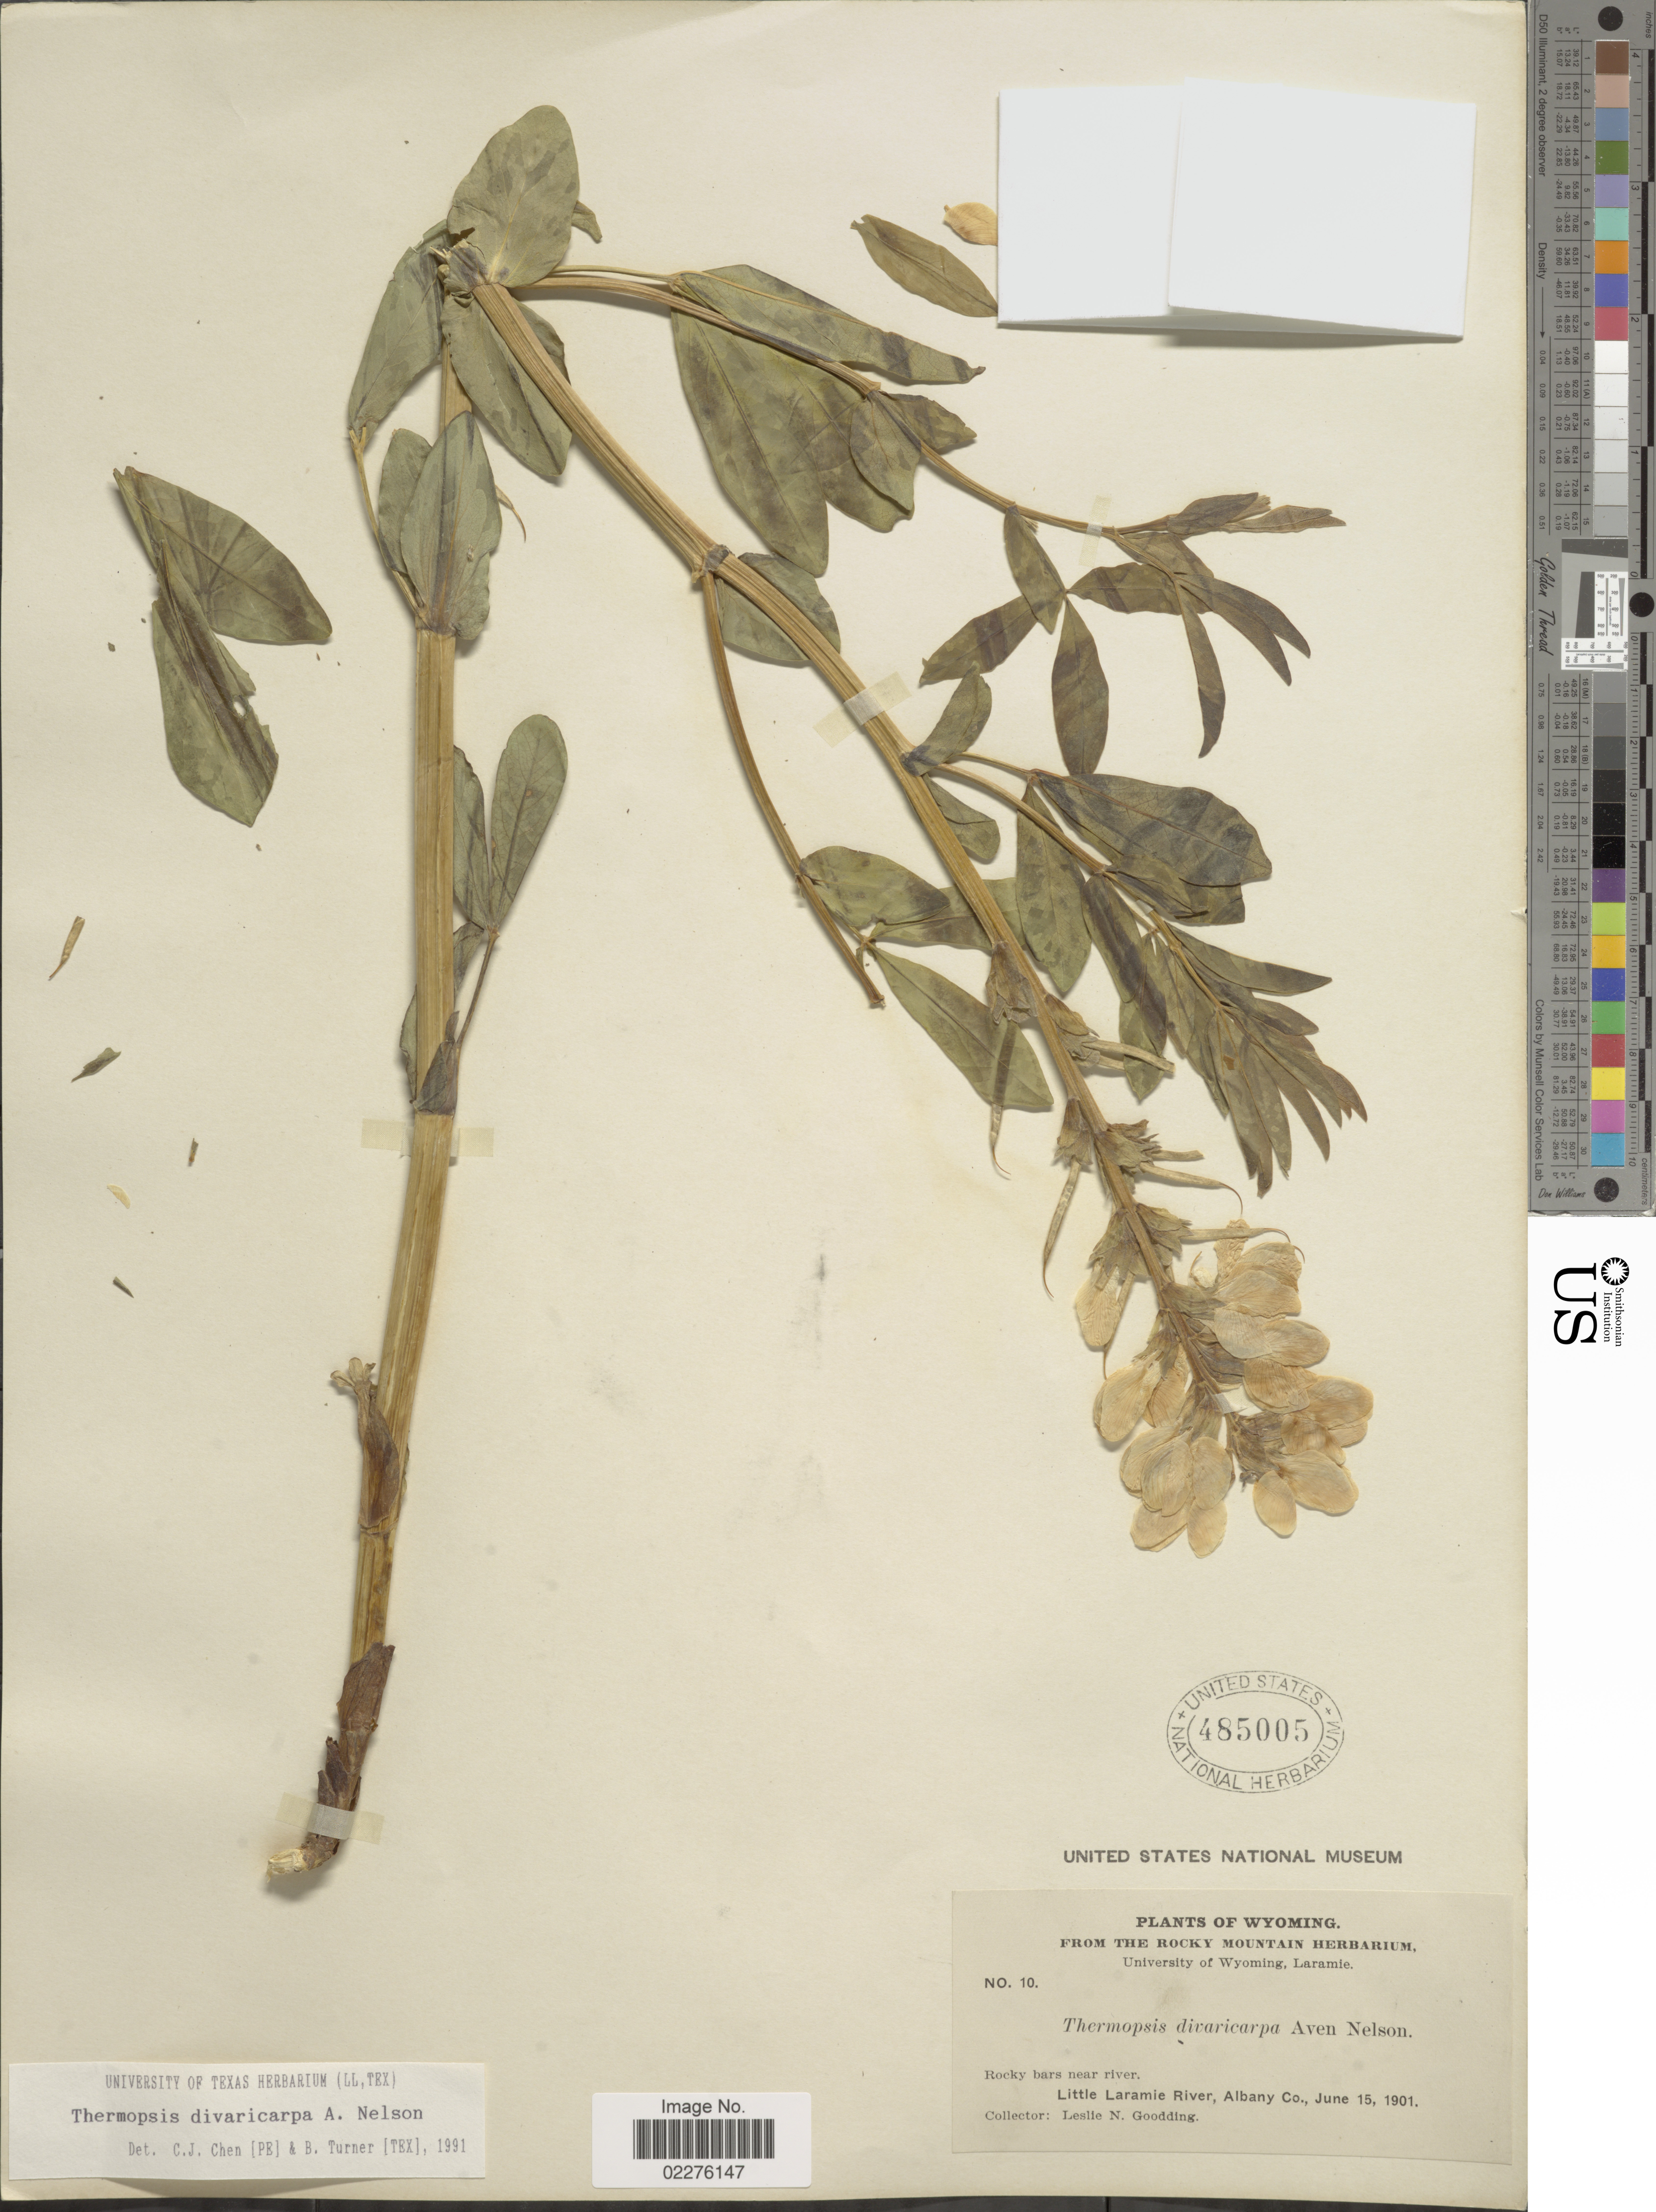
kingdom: Plantae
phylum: Tracheophyta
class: Magnoliopsida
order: Fabales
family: Fabaceae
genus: Thermopsis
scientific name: Thermopsis divaricarpa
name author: A. Nelson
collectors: L. N. Goodding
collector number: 10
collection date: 1901-06-15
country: United States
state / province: Wyoming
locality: Rocky bars near river. Little Laramie River, Albany Co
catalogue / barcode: US 485005